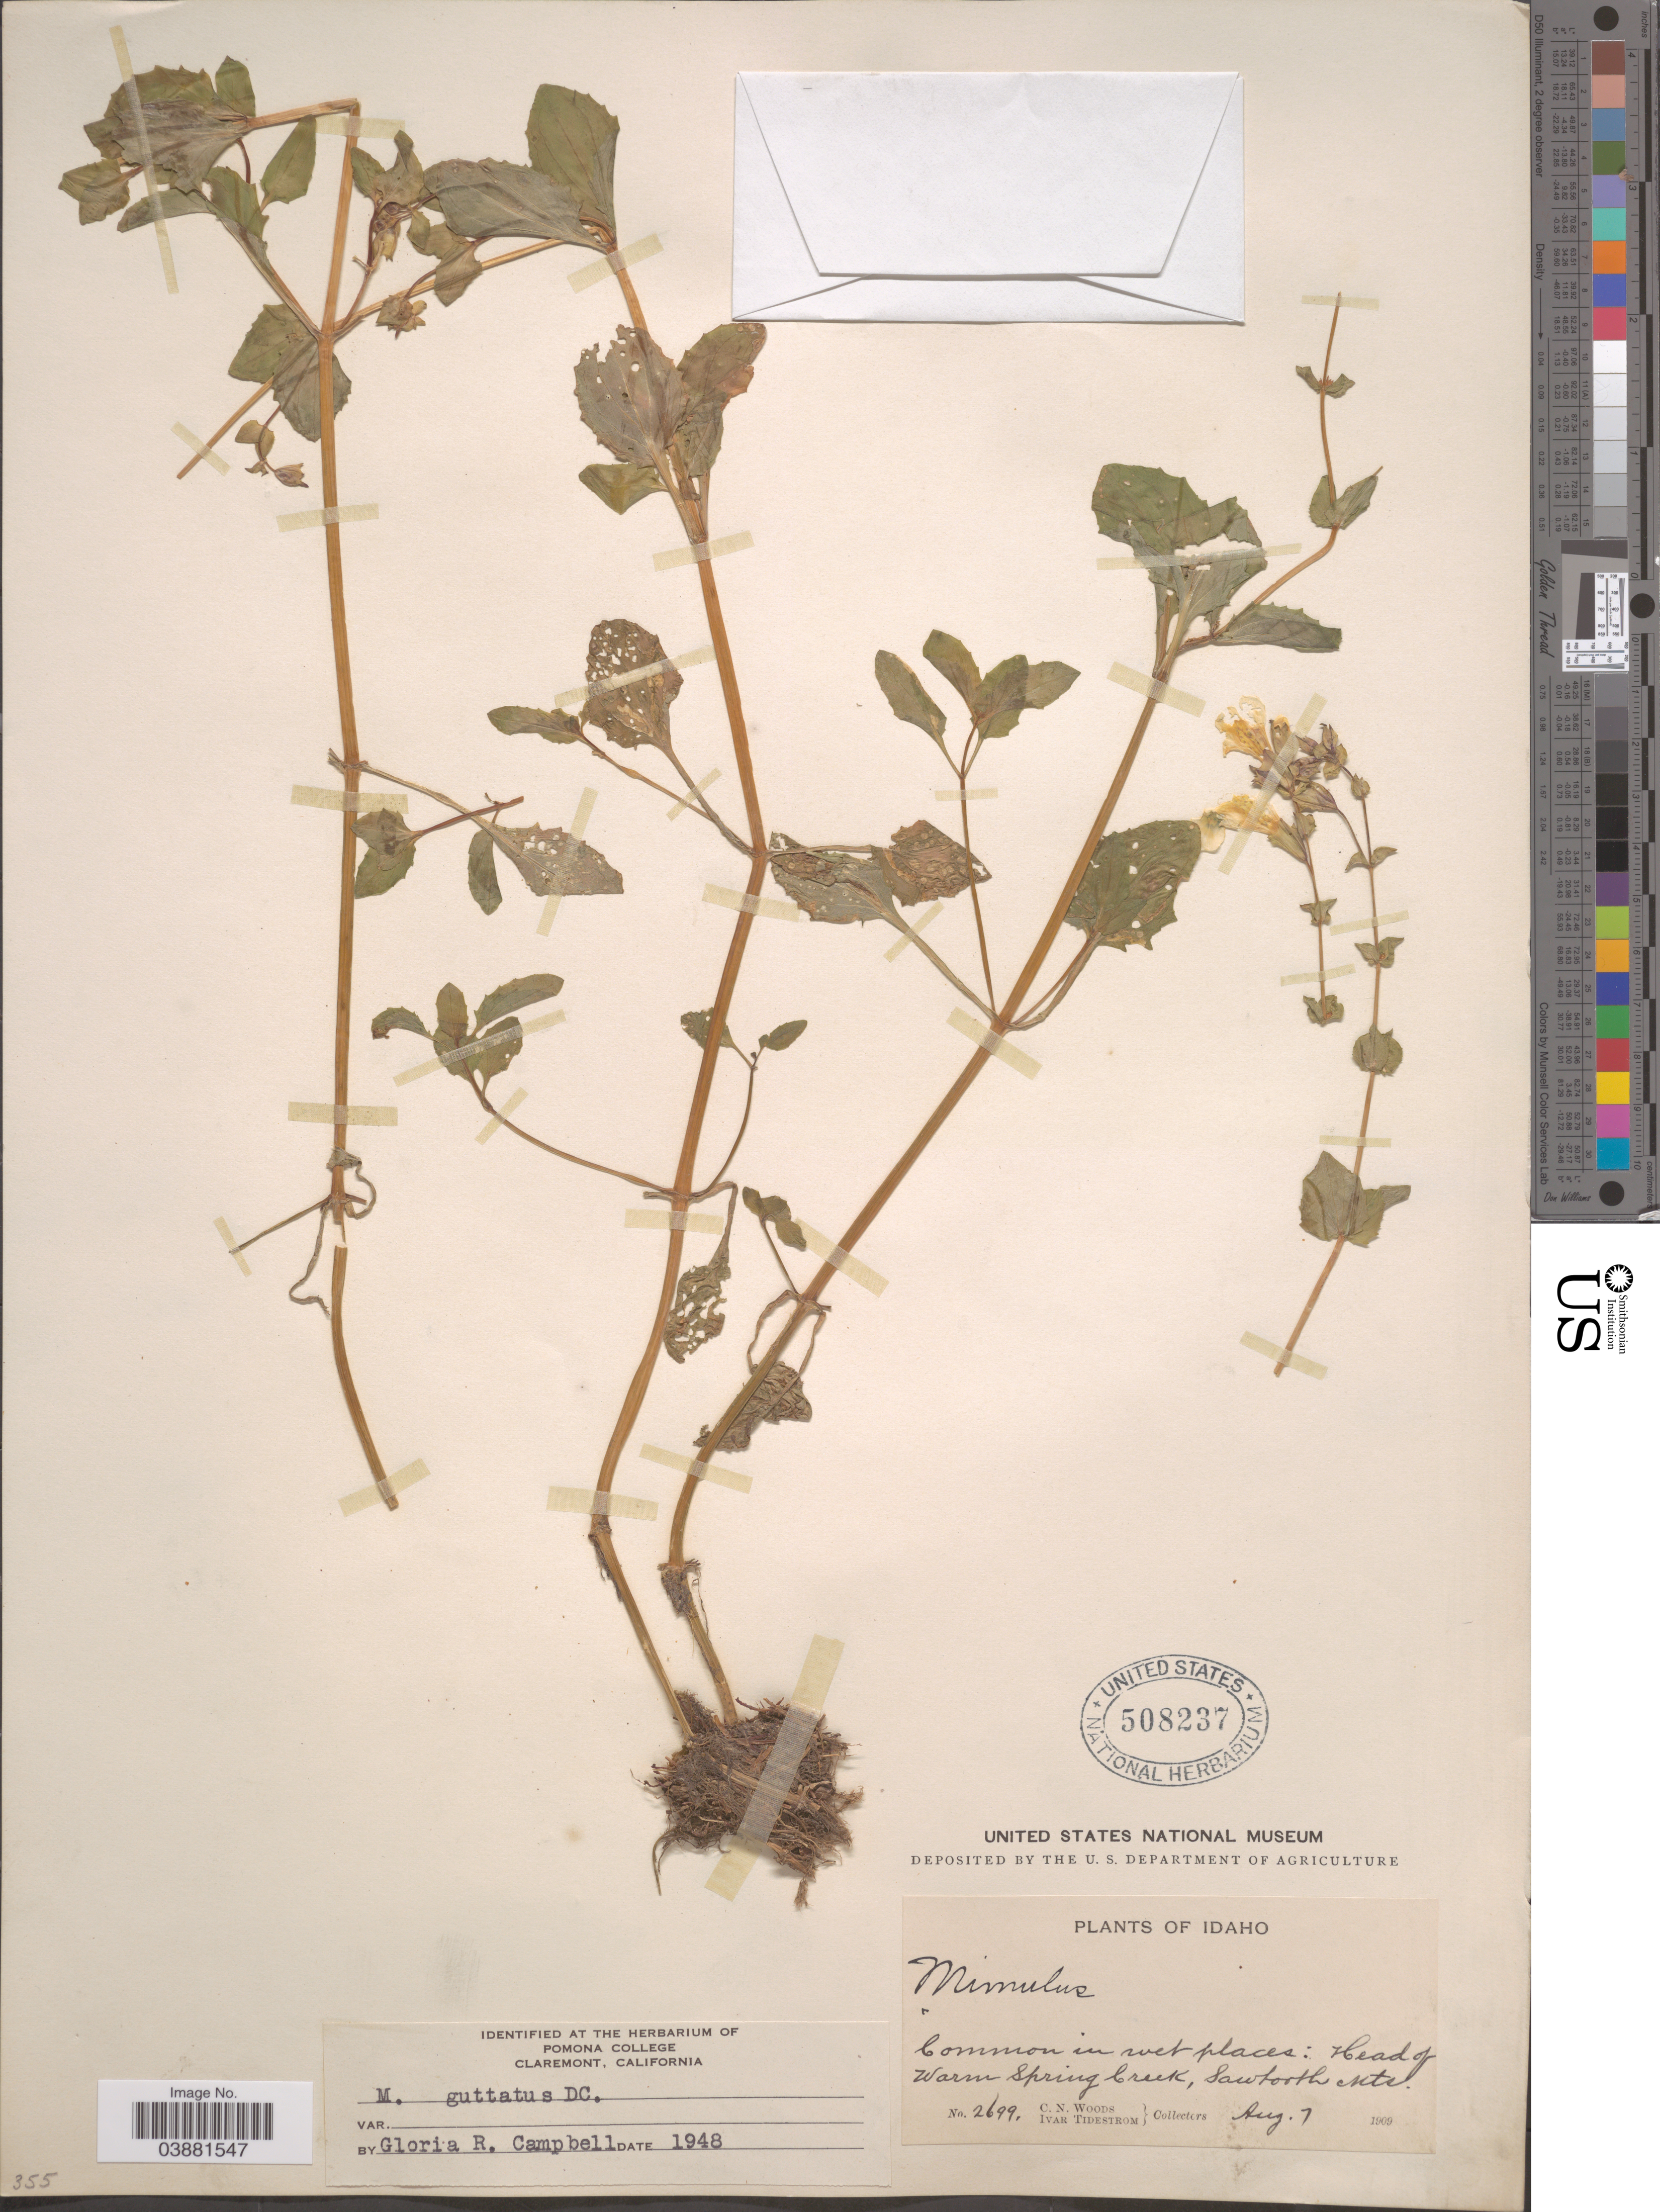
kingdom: Plantae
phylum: Tracheophyta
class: Magnoliopsida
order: Lamiales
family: Phrymaceae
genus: Mimulus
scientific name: Mimulus guttatus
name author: DC.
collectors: C. Woods & I. F. Tidestrom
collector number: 2699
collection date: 1909-08-07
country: United States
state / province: Idaho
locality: Head of Warm Spring Creek, Sawtooth Mts.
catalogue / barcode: US 508237